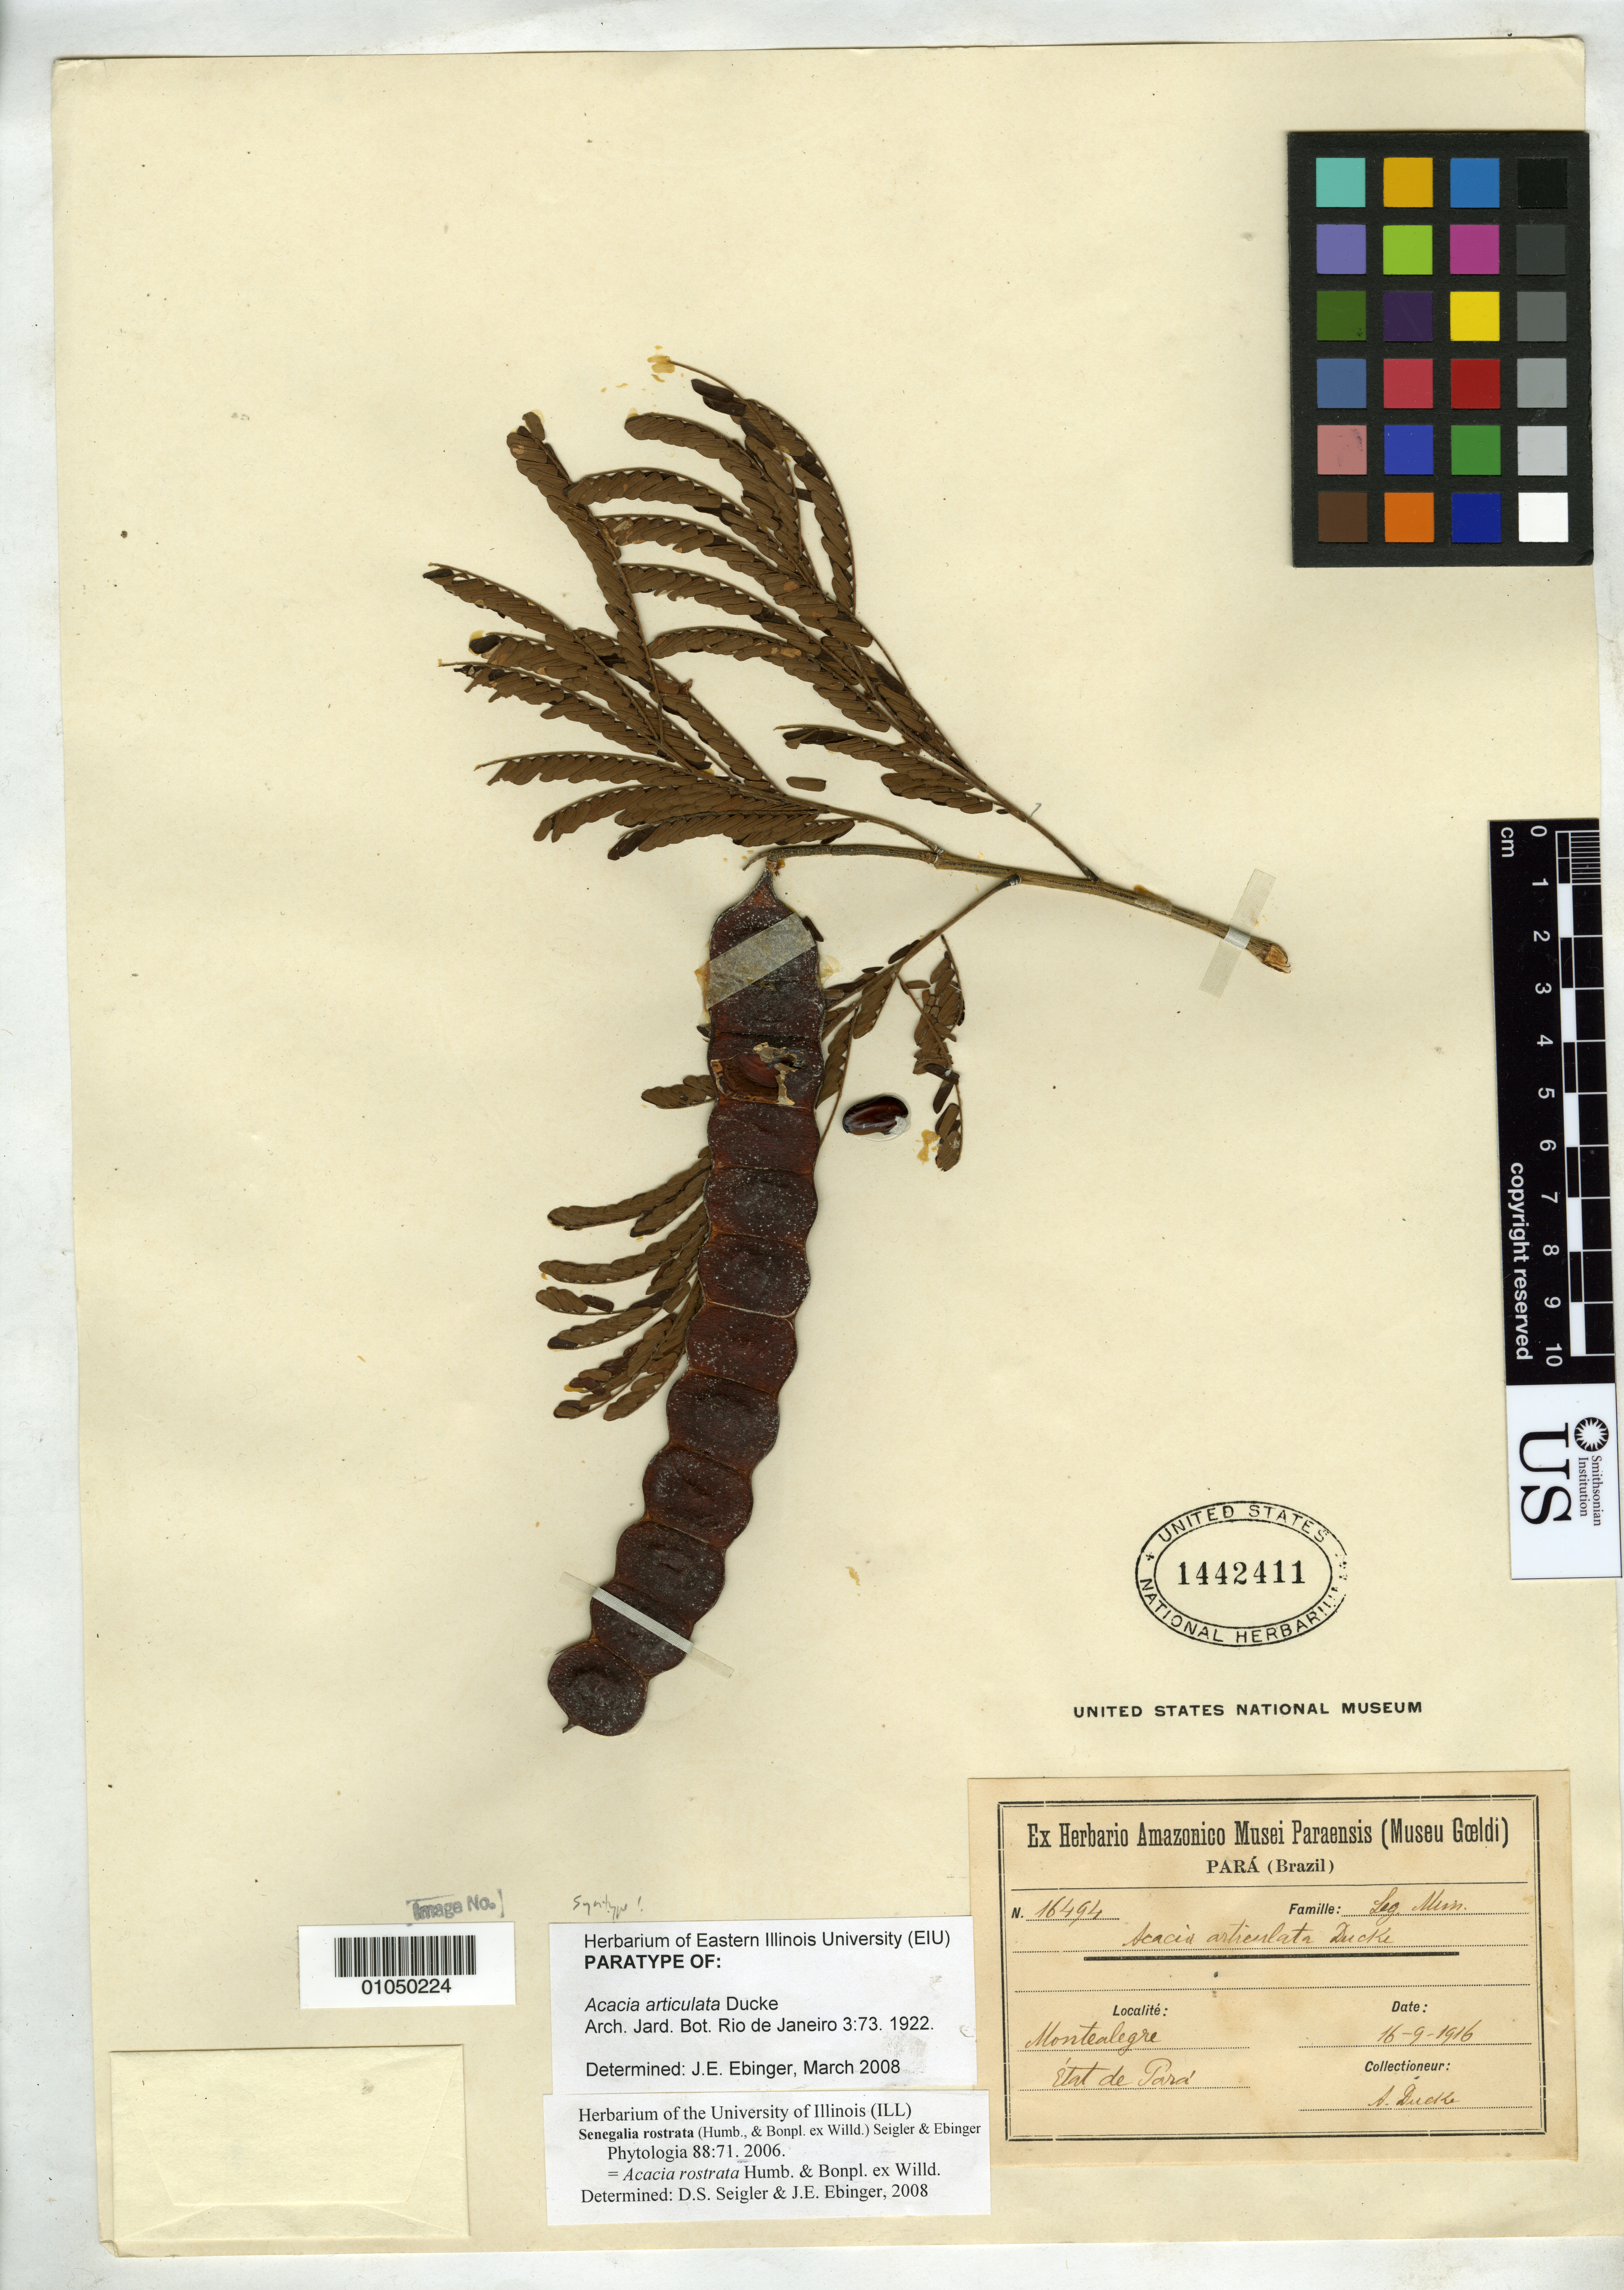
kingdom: Plantae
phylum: Tracheophyta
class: Magnoliopsida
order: Fabales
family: Fabaceae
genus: Acacia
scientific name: Acacia articulata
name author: Ducke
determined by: Seigler, David S.; Ebinger, J. E.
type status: Isosyntype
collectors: A. Ducke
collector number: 16494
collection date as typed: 16 Sep 1916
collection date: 1916-09-16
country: Brazil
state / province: Pará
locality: Montealgre.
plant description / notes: Annotated by J.E. Ebinger (2008) as "paratype". Lectotype collection is Ducke 16038 as designated by Seigler et al., Phytologia 87: 72 (2005).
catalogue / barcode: US 1442411